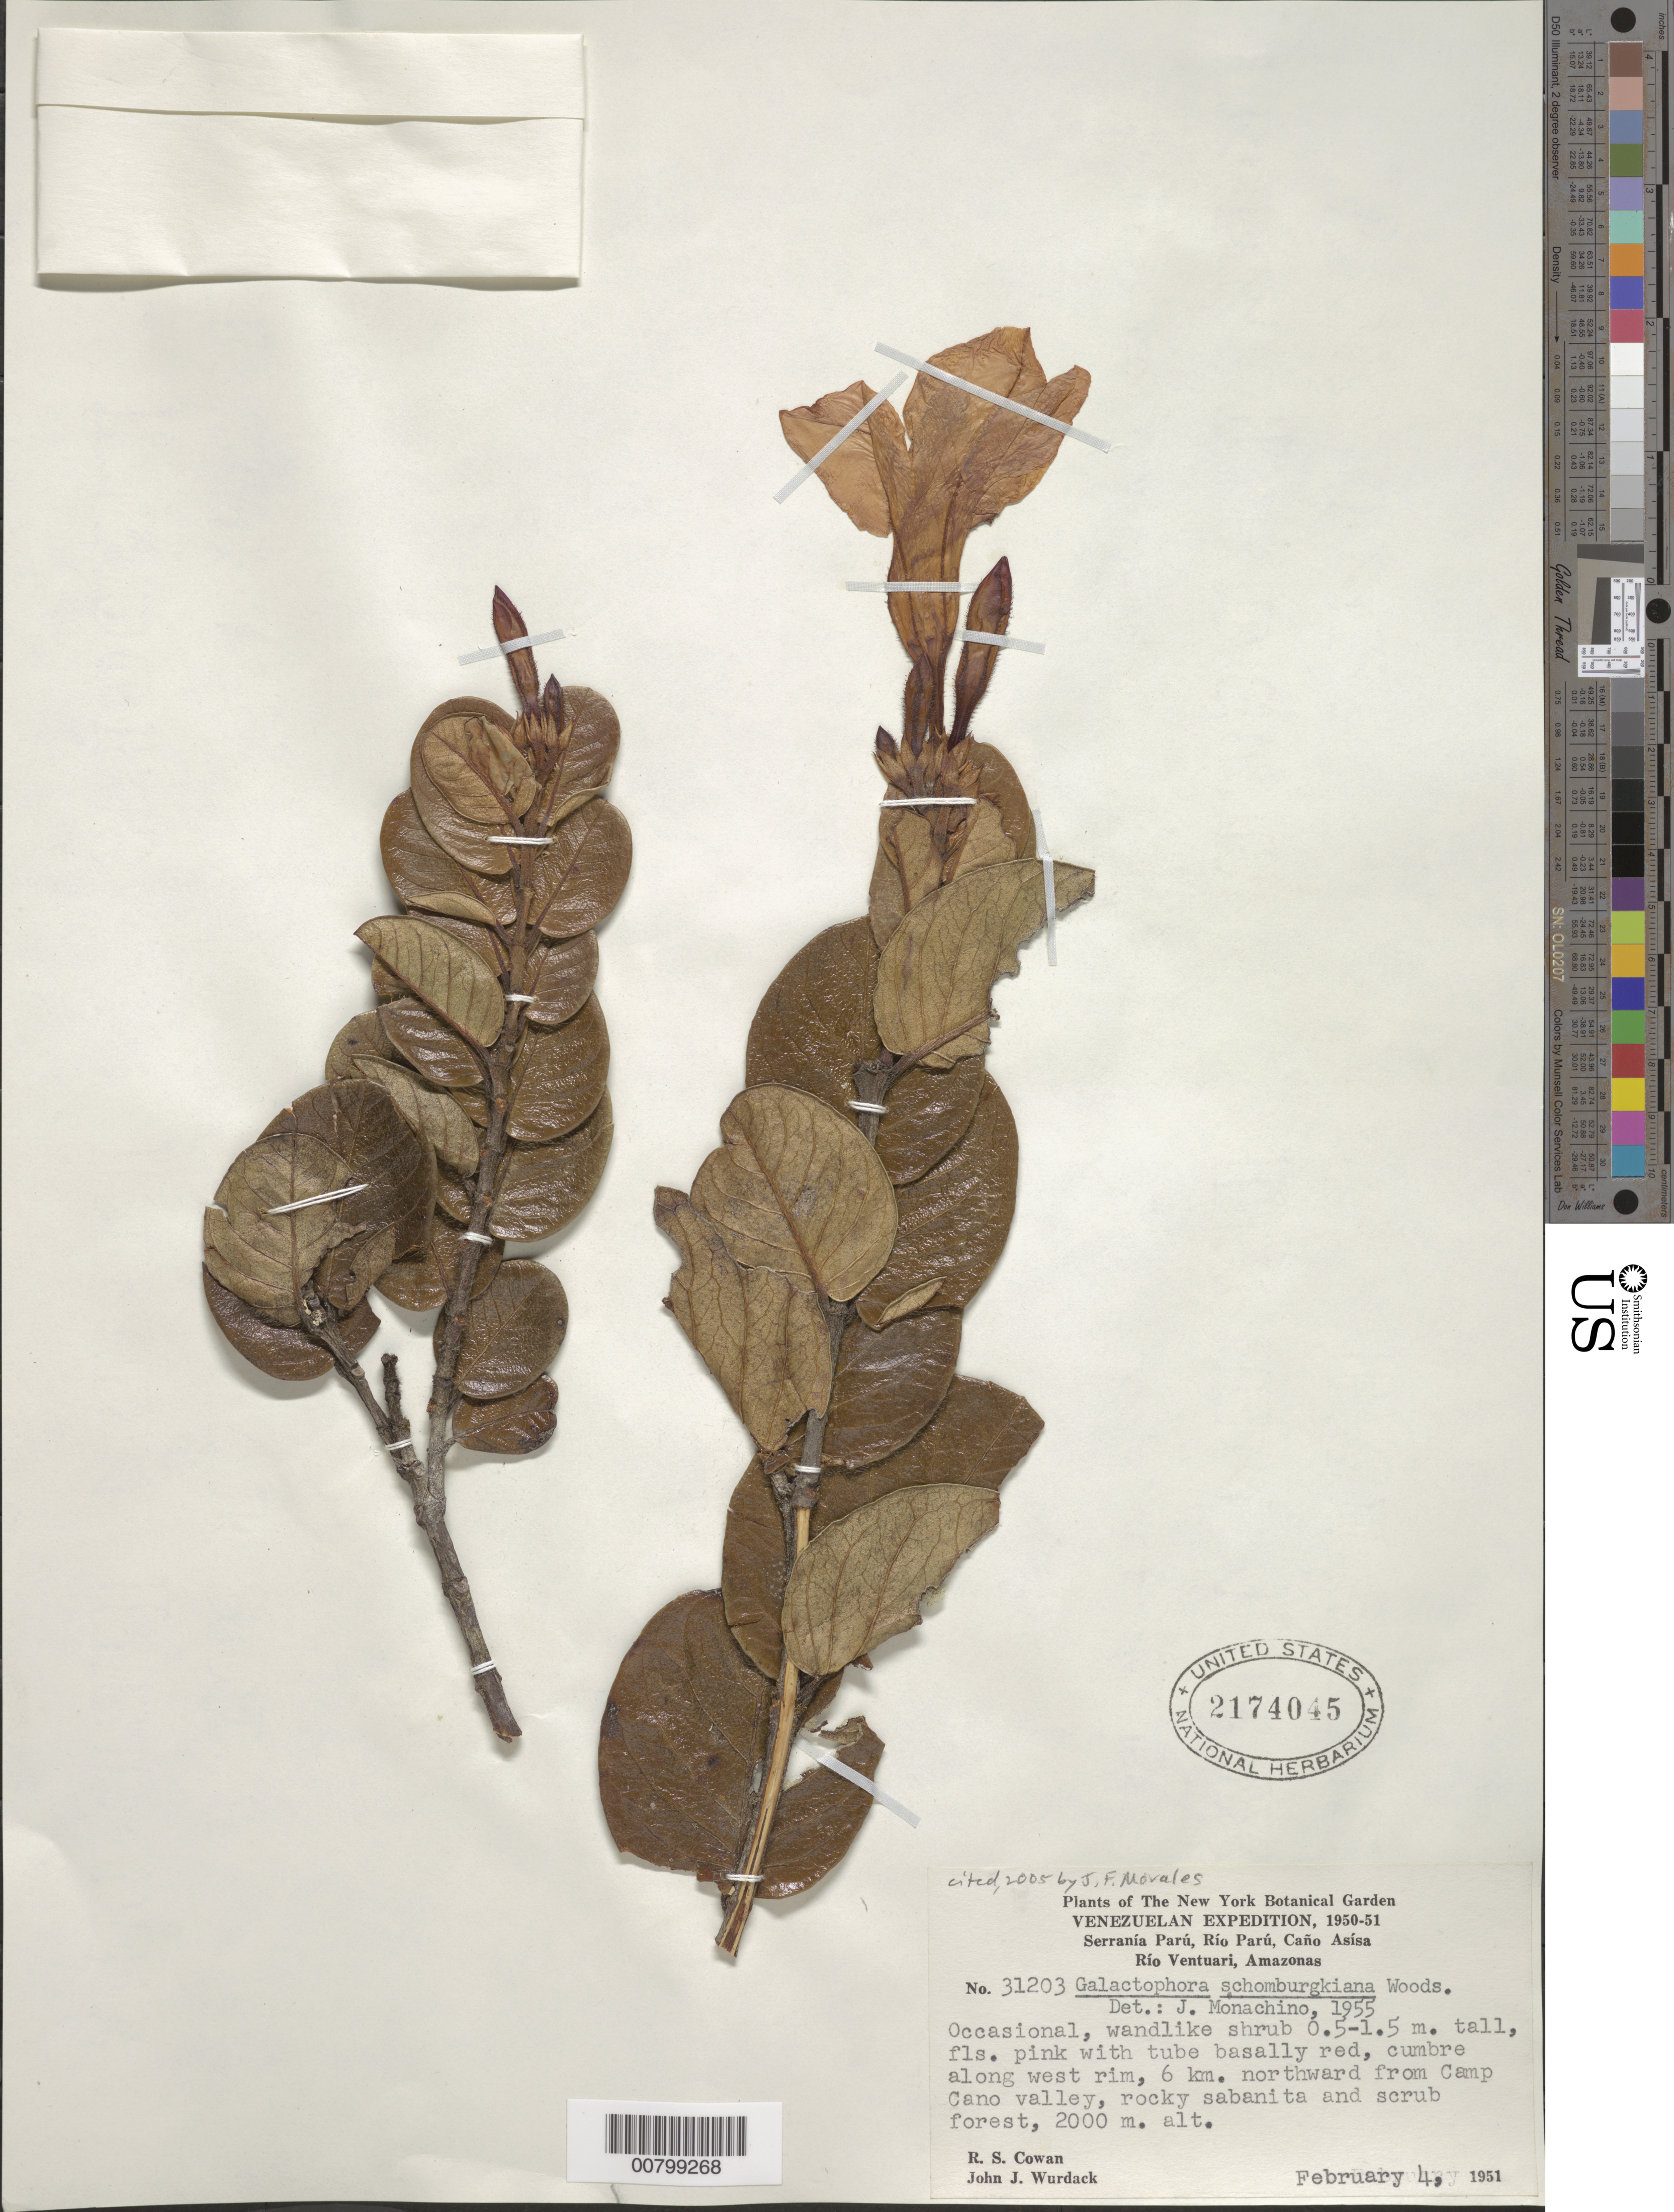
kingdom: Plantae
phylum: Tracheophyta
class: Magnoliopsida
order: Gentianales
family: Apocynaceae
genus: Galactophora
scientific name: Galactophora schomburgkiana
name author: Woodson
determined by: Monachino, J. V.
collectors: R. S. Cowan & J. J. Wurdack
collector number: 31203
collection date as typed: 4-Feb-51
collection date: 1951-02-04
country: Venezuela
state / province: Amazonas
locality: Serranía Parú, Río Parú, Caño Asísa, Río Ventuari; cumbre along W rim, 6 km N from Camp Caño valley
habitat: Rocky sabanita and scrub forest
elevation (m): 2000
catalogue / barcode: US 2174045